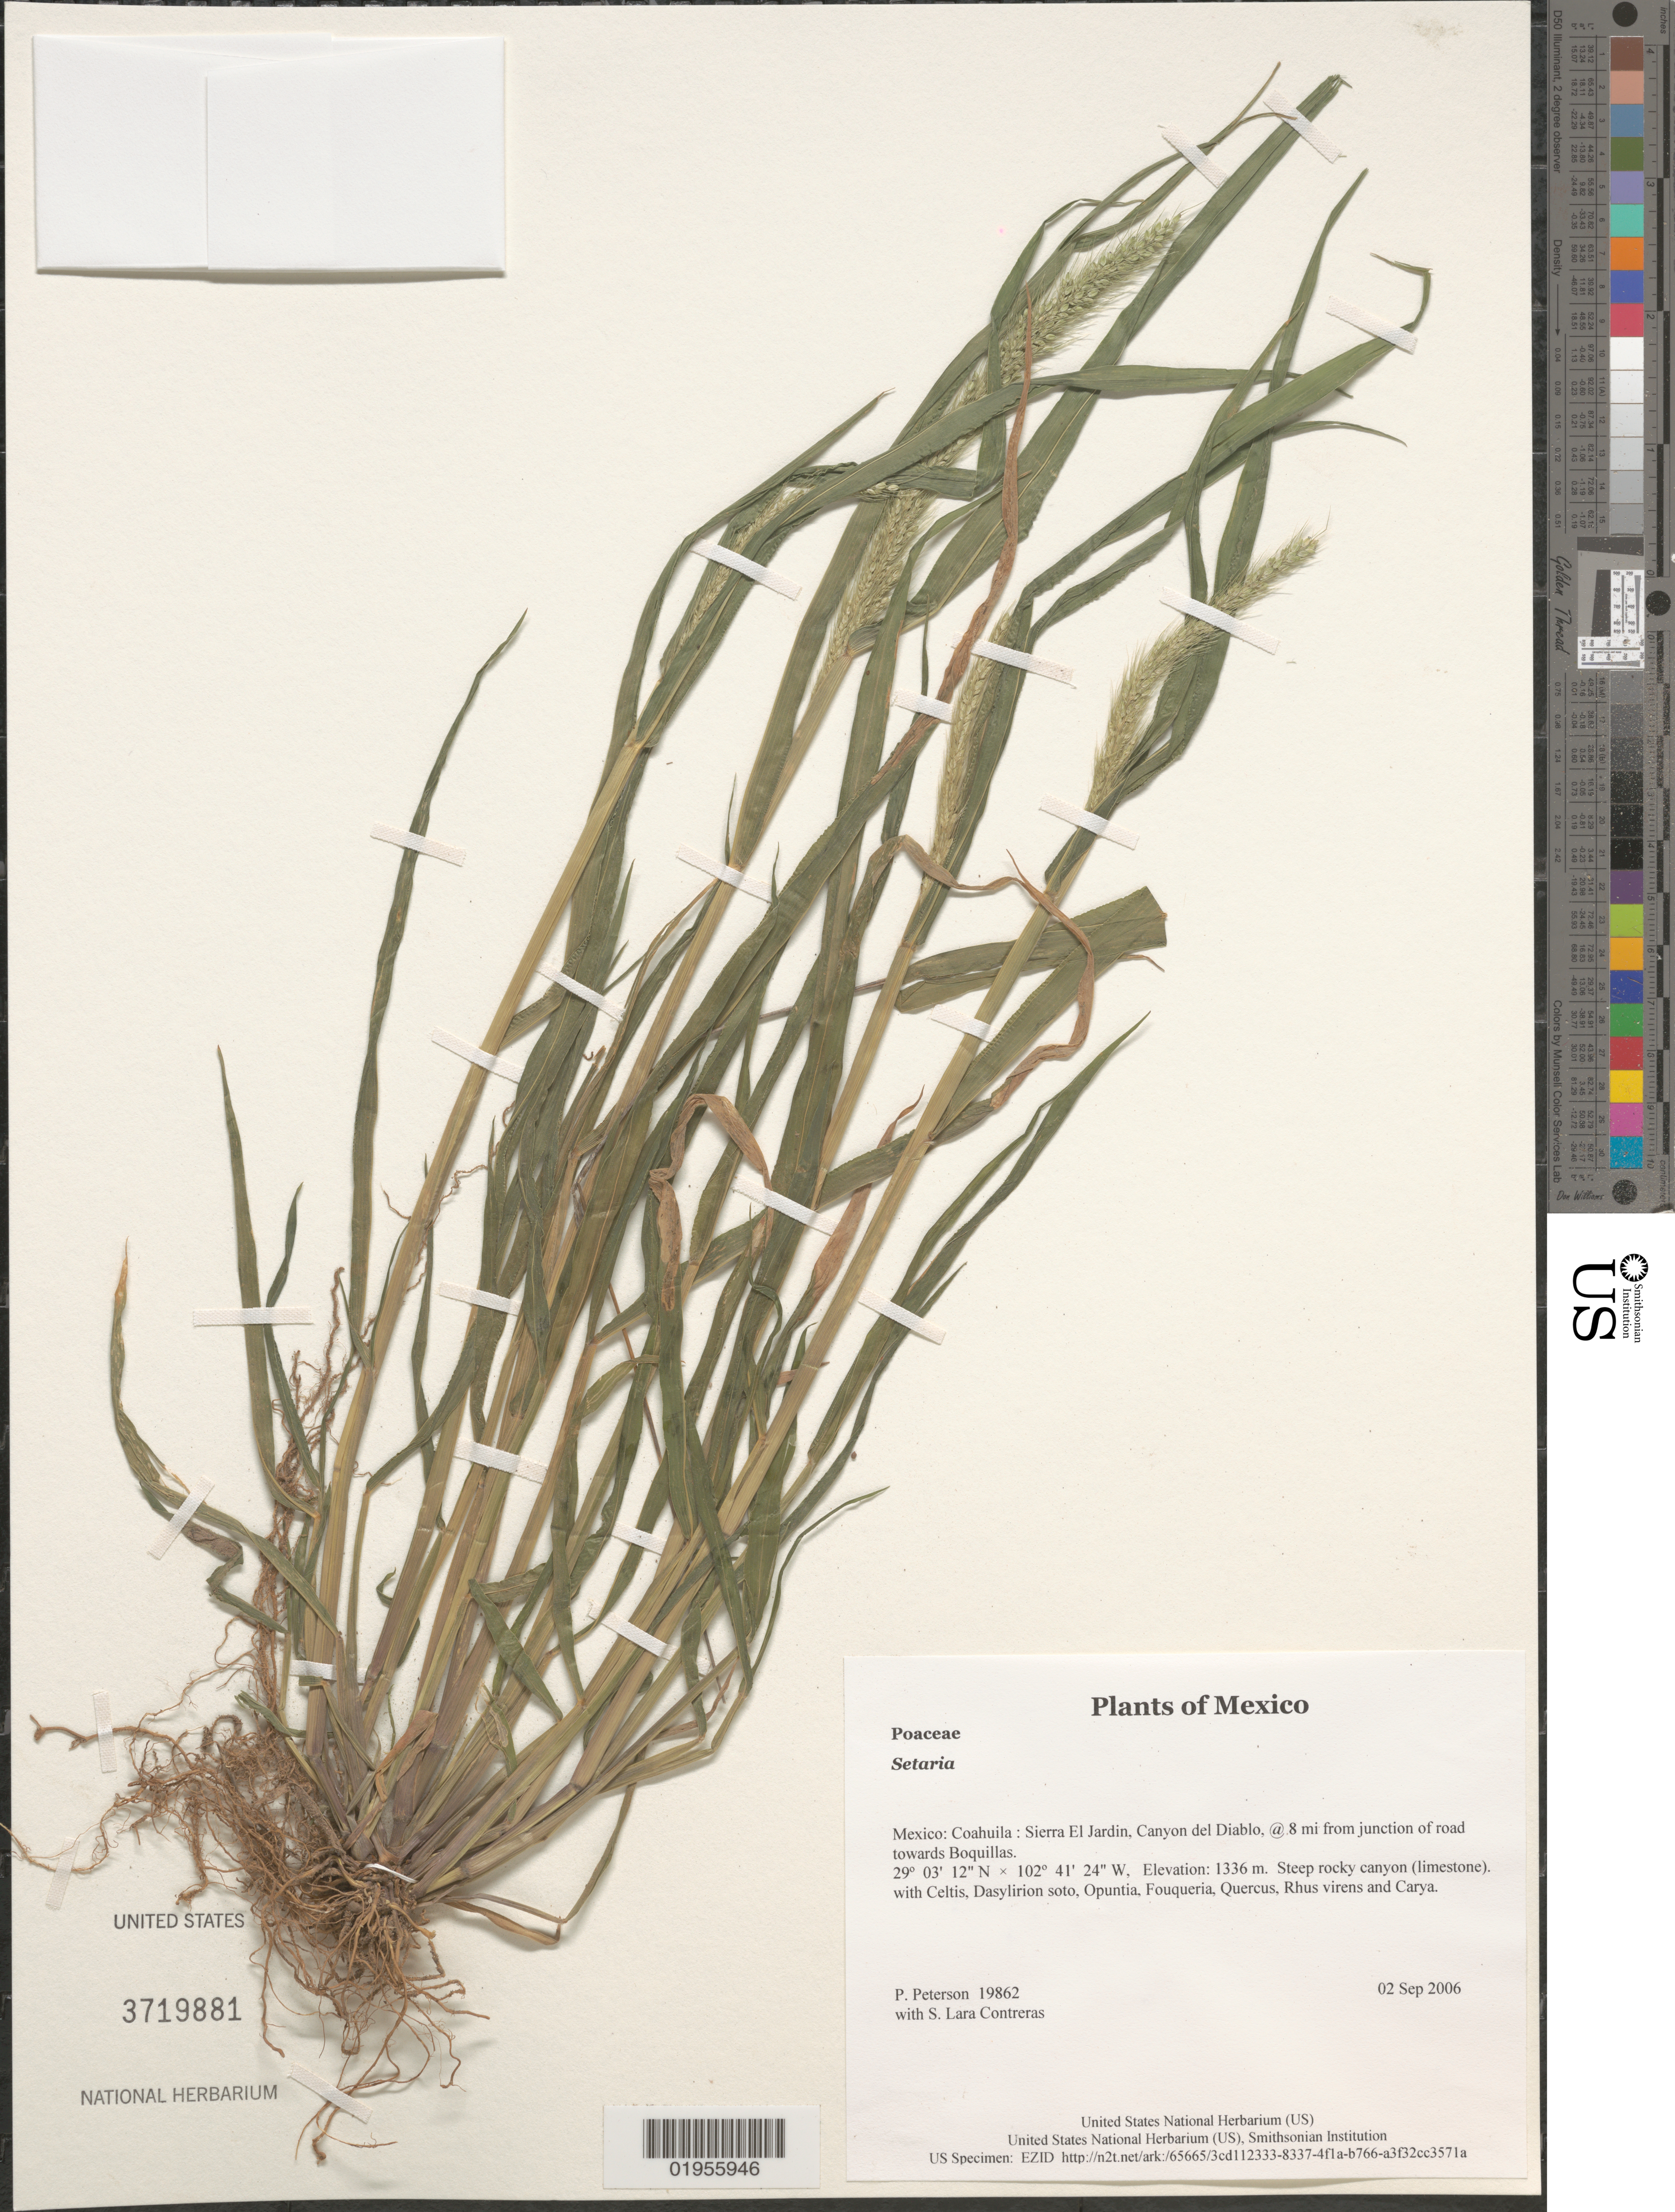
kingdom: Plantae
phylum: Tracheophyta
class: Liliopsida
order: Poales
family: Poaceae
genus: Setaria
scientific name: Setaria sp.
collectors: P. M. Peterson & S. Lara Contreras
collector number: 19862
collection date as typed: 02 Sep 2006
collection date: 2006-09-02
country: Mexico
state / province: Coahuila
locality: Sierra El Jardin, Canyon del Diablo, @ 8 mi from junction of road towards Boquillas.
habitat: Steep rocky canyon (limestone)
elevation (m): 1336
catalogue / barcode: US 3719881